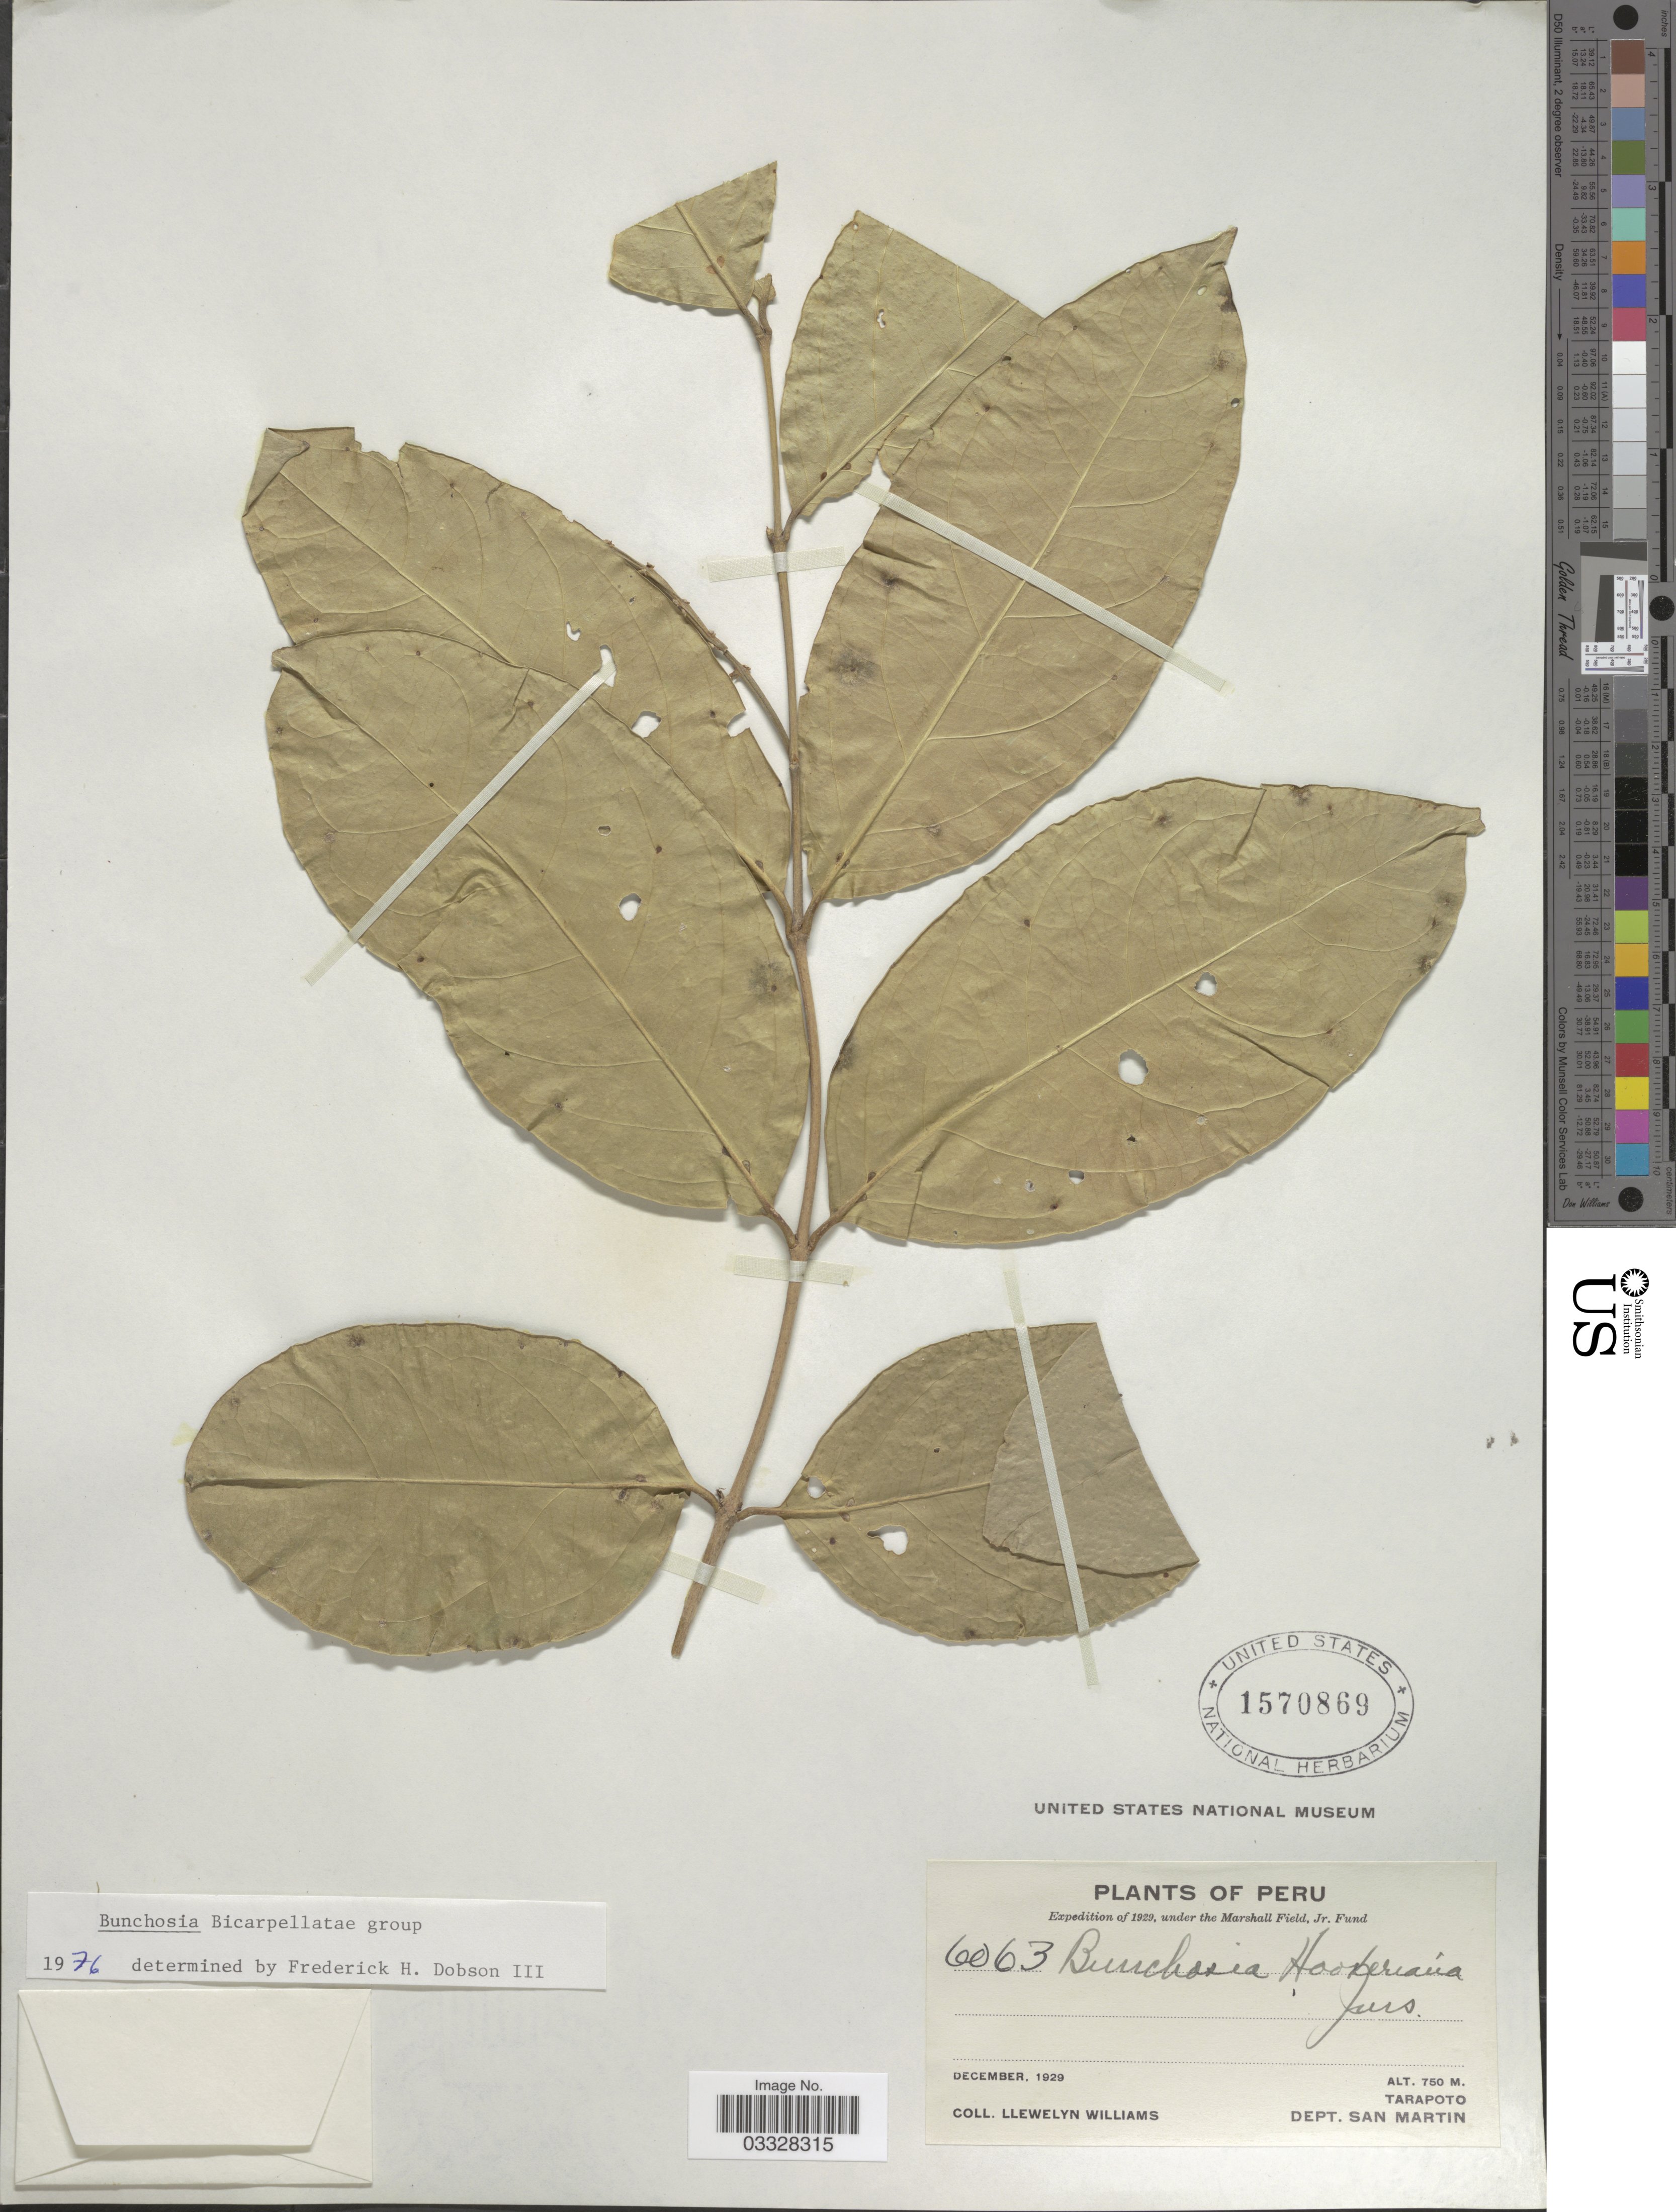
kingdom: Plantae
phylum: Tracheophyta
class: Magnoliopsida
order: Malpighiales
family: Malpighiaceae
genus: Bunchosia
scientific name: Bunchosia hookeriana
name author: A. Juss.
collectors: Ll. Williams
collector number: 6063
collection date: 1929-12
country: Peru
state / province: San Martín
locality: Tarapoto. Dept. San Martin.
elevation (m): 750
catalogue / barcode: US 1570869